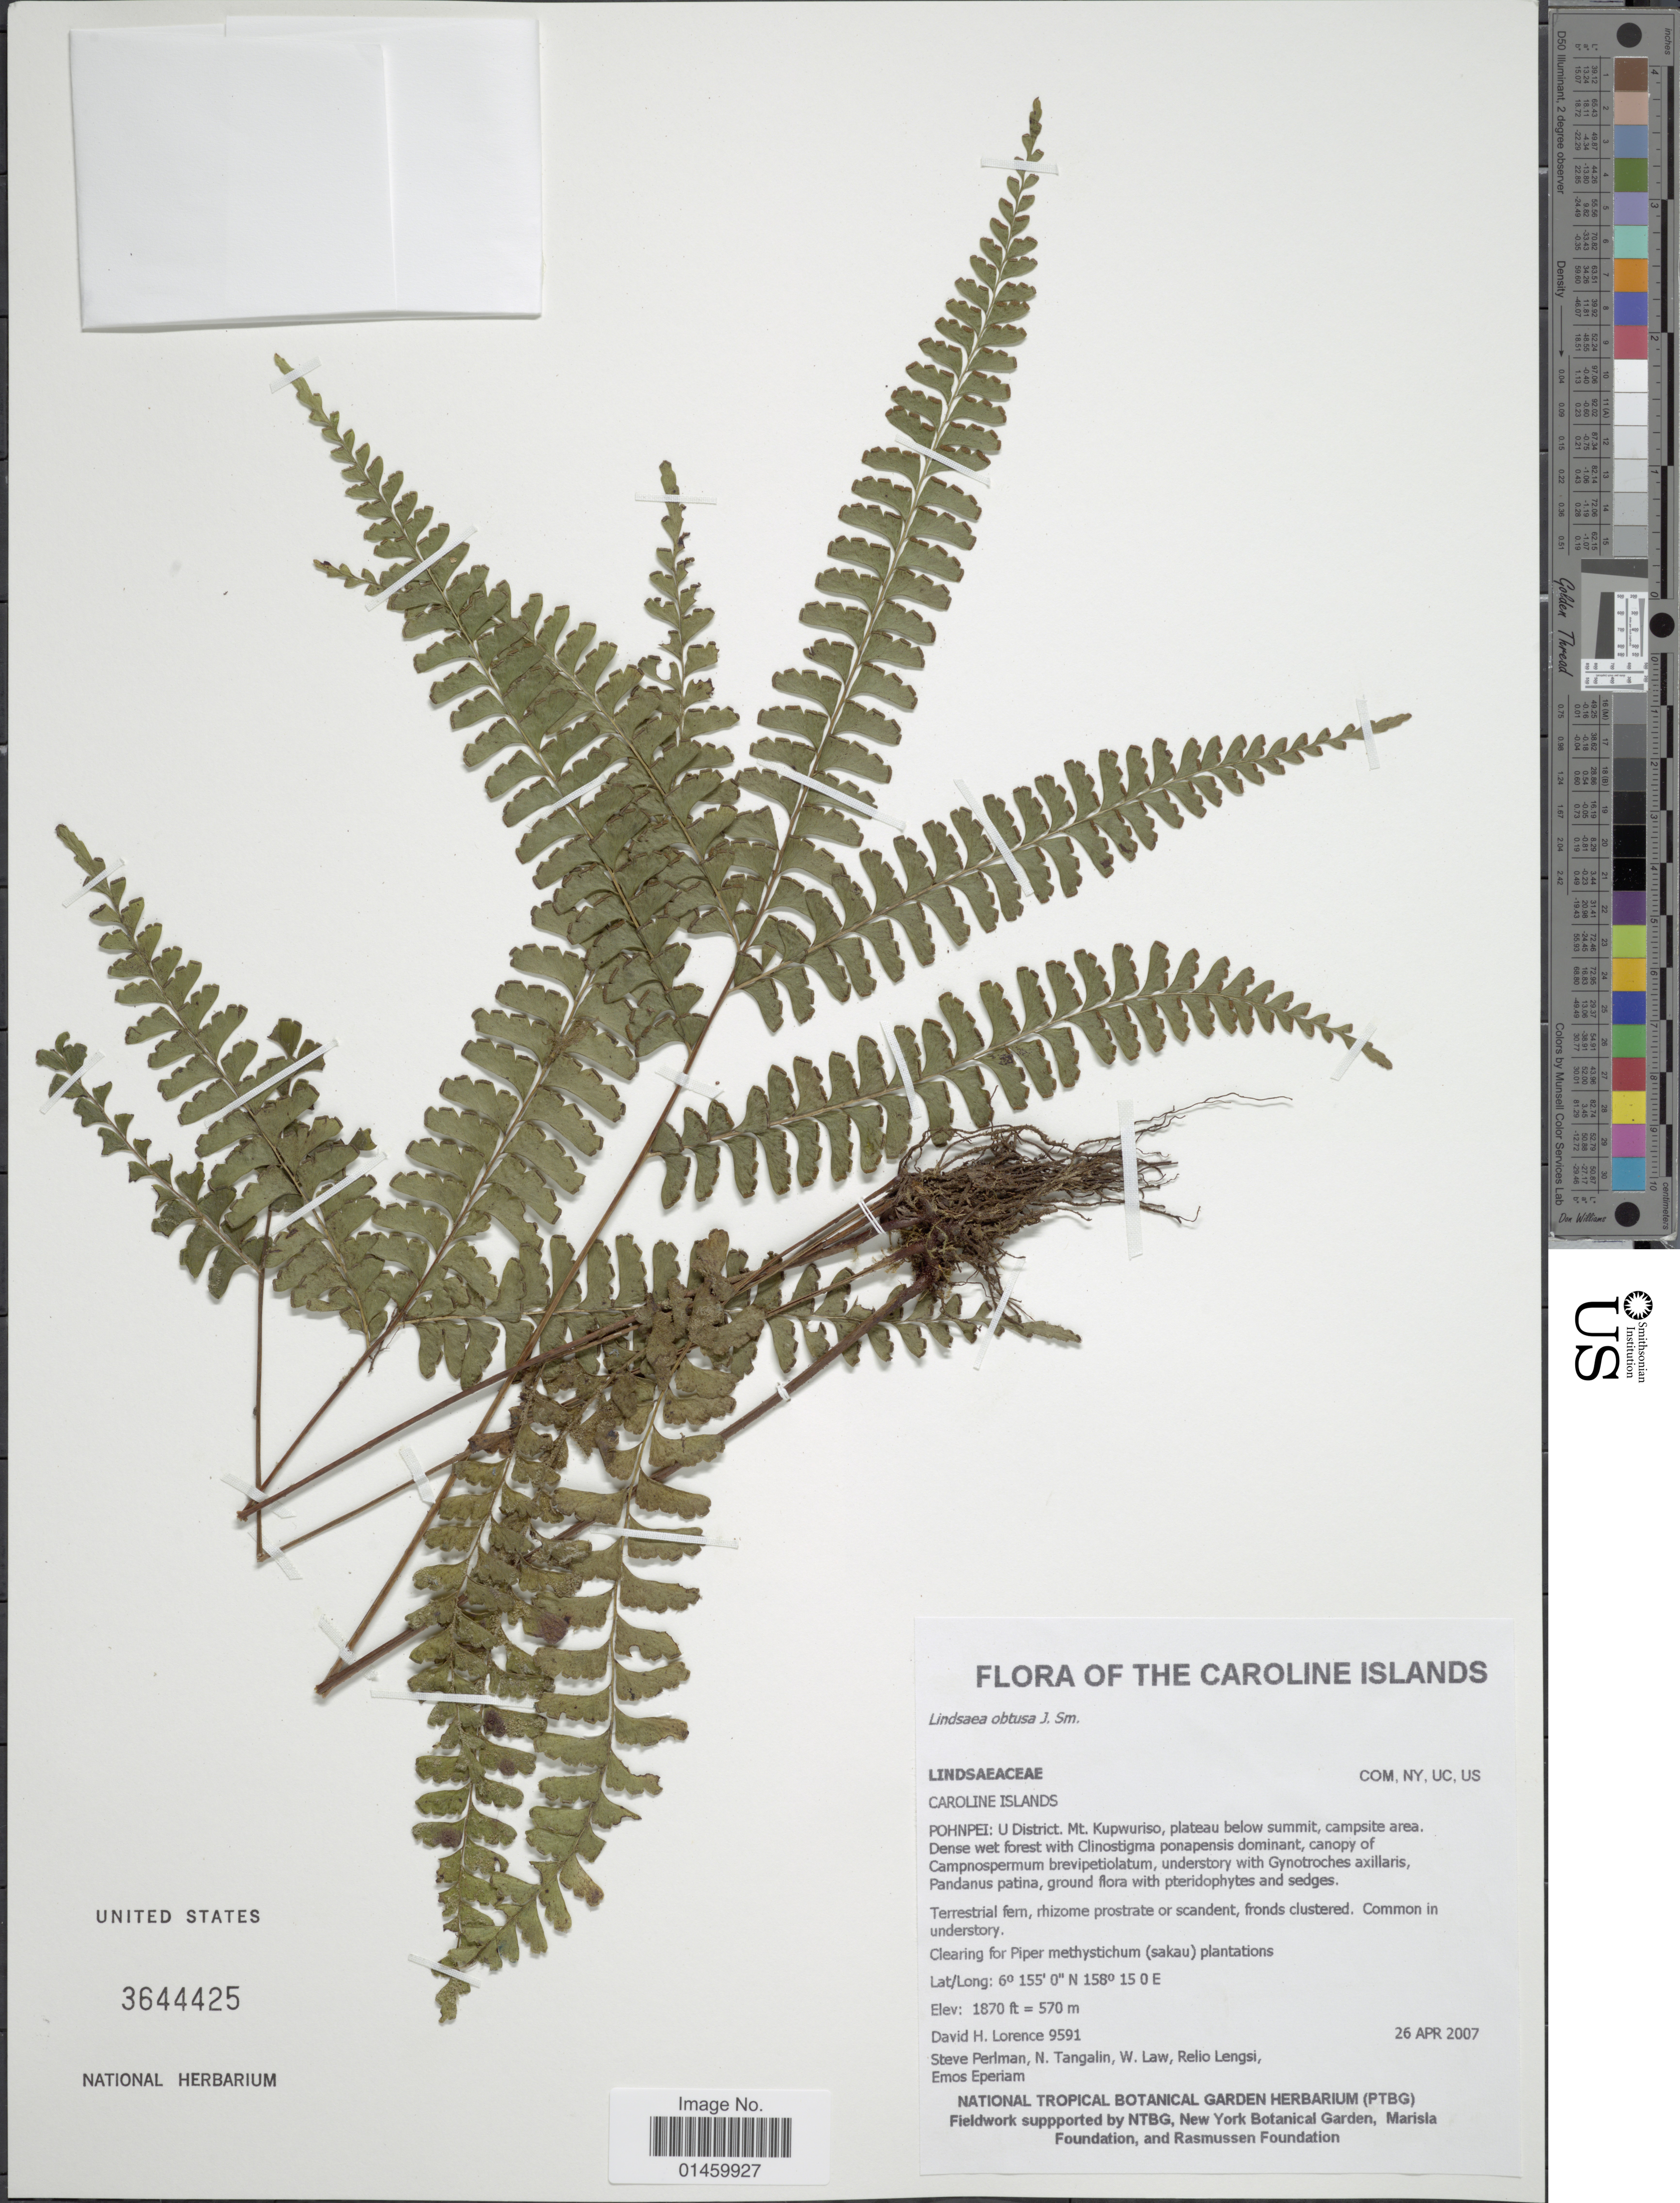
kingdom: Plantae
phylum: Tracheophyta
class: Polypodiopsida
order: Polypodiales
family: Lindsaeaceae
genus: Lindsaea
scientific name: Lindsaea obtusa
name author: J. Sm. ex Hook.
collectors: D. Lorence, S. Perlman, N. Tangalin, W. Law & et al.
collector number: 9591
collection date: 2007-04-26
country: Micronesia, Federated States of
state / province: Pohnpei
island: Pohnpei [Ponape]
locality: The Caroline Islands. Pohnpei: U District. Mt. Kupwuriso, plateau below summit, campsite area.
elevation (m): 570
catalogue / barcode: US 3644425